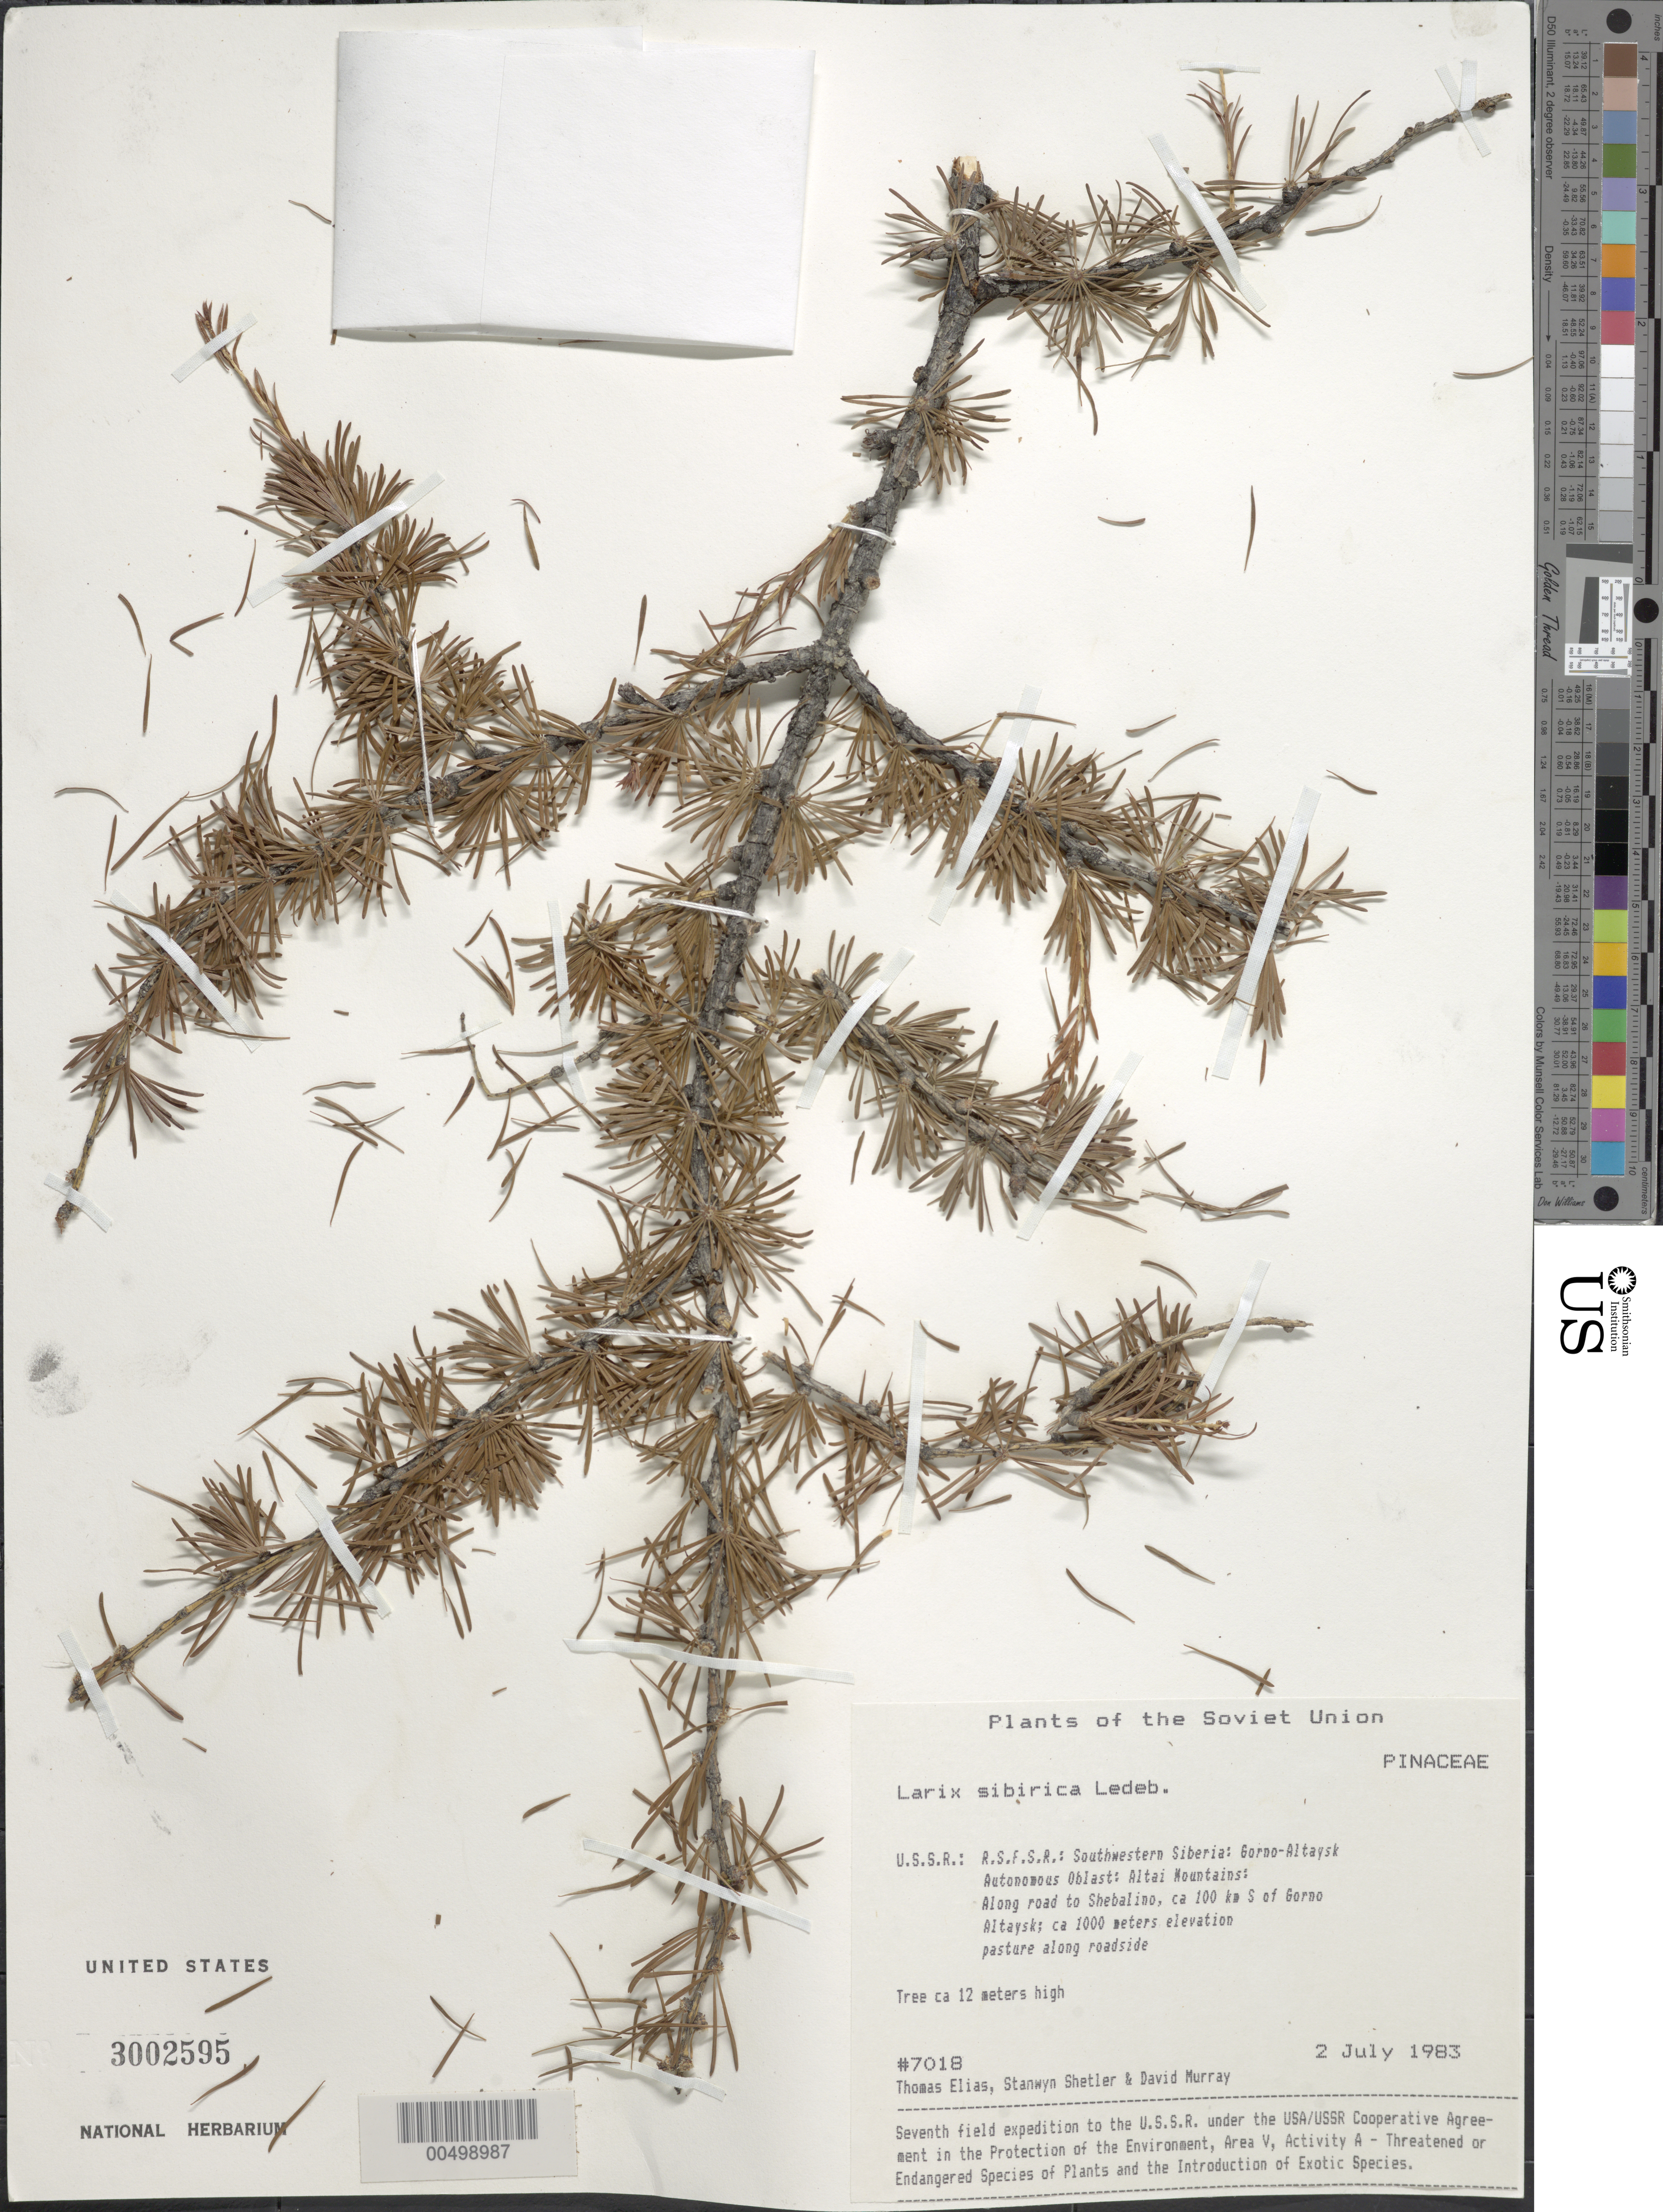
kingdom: Plantae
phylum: Tracheophyta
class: Pinopsida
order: Pinales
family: Pinaceae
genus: Larix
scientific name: Larix sibirica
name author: Ledeb.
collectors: T. Elias, S. Shetler & D. F. Murray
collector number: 7018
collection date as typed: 02 Jul 1983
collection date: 1983-07-02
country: Russian Federation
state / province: Altai Republic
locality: Altai Mountains, along road to Shebalino, ca. 100 km S of Gorno-Altaysk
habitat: pasture along roadside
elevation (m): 1000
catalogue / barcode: US 3002595